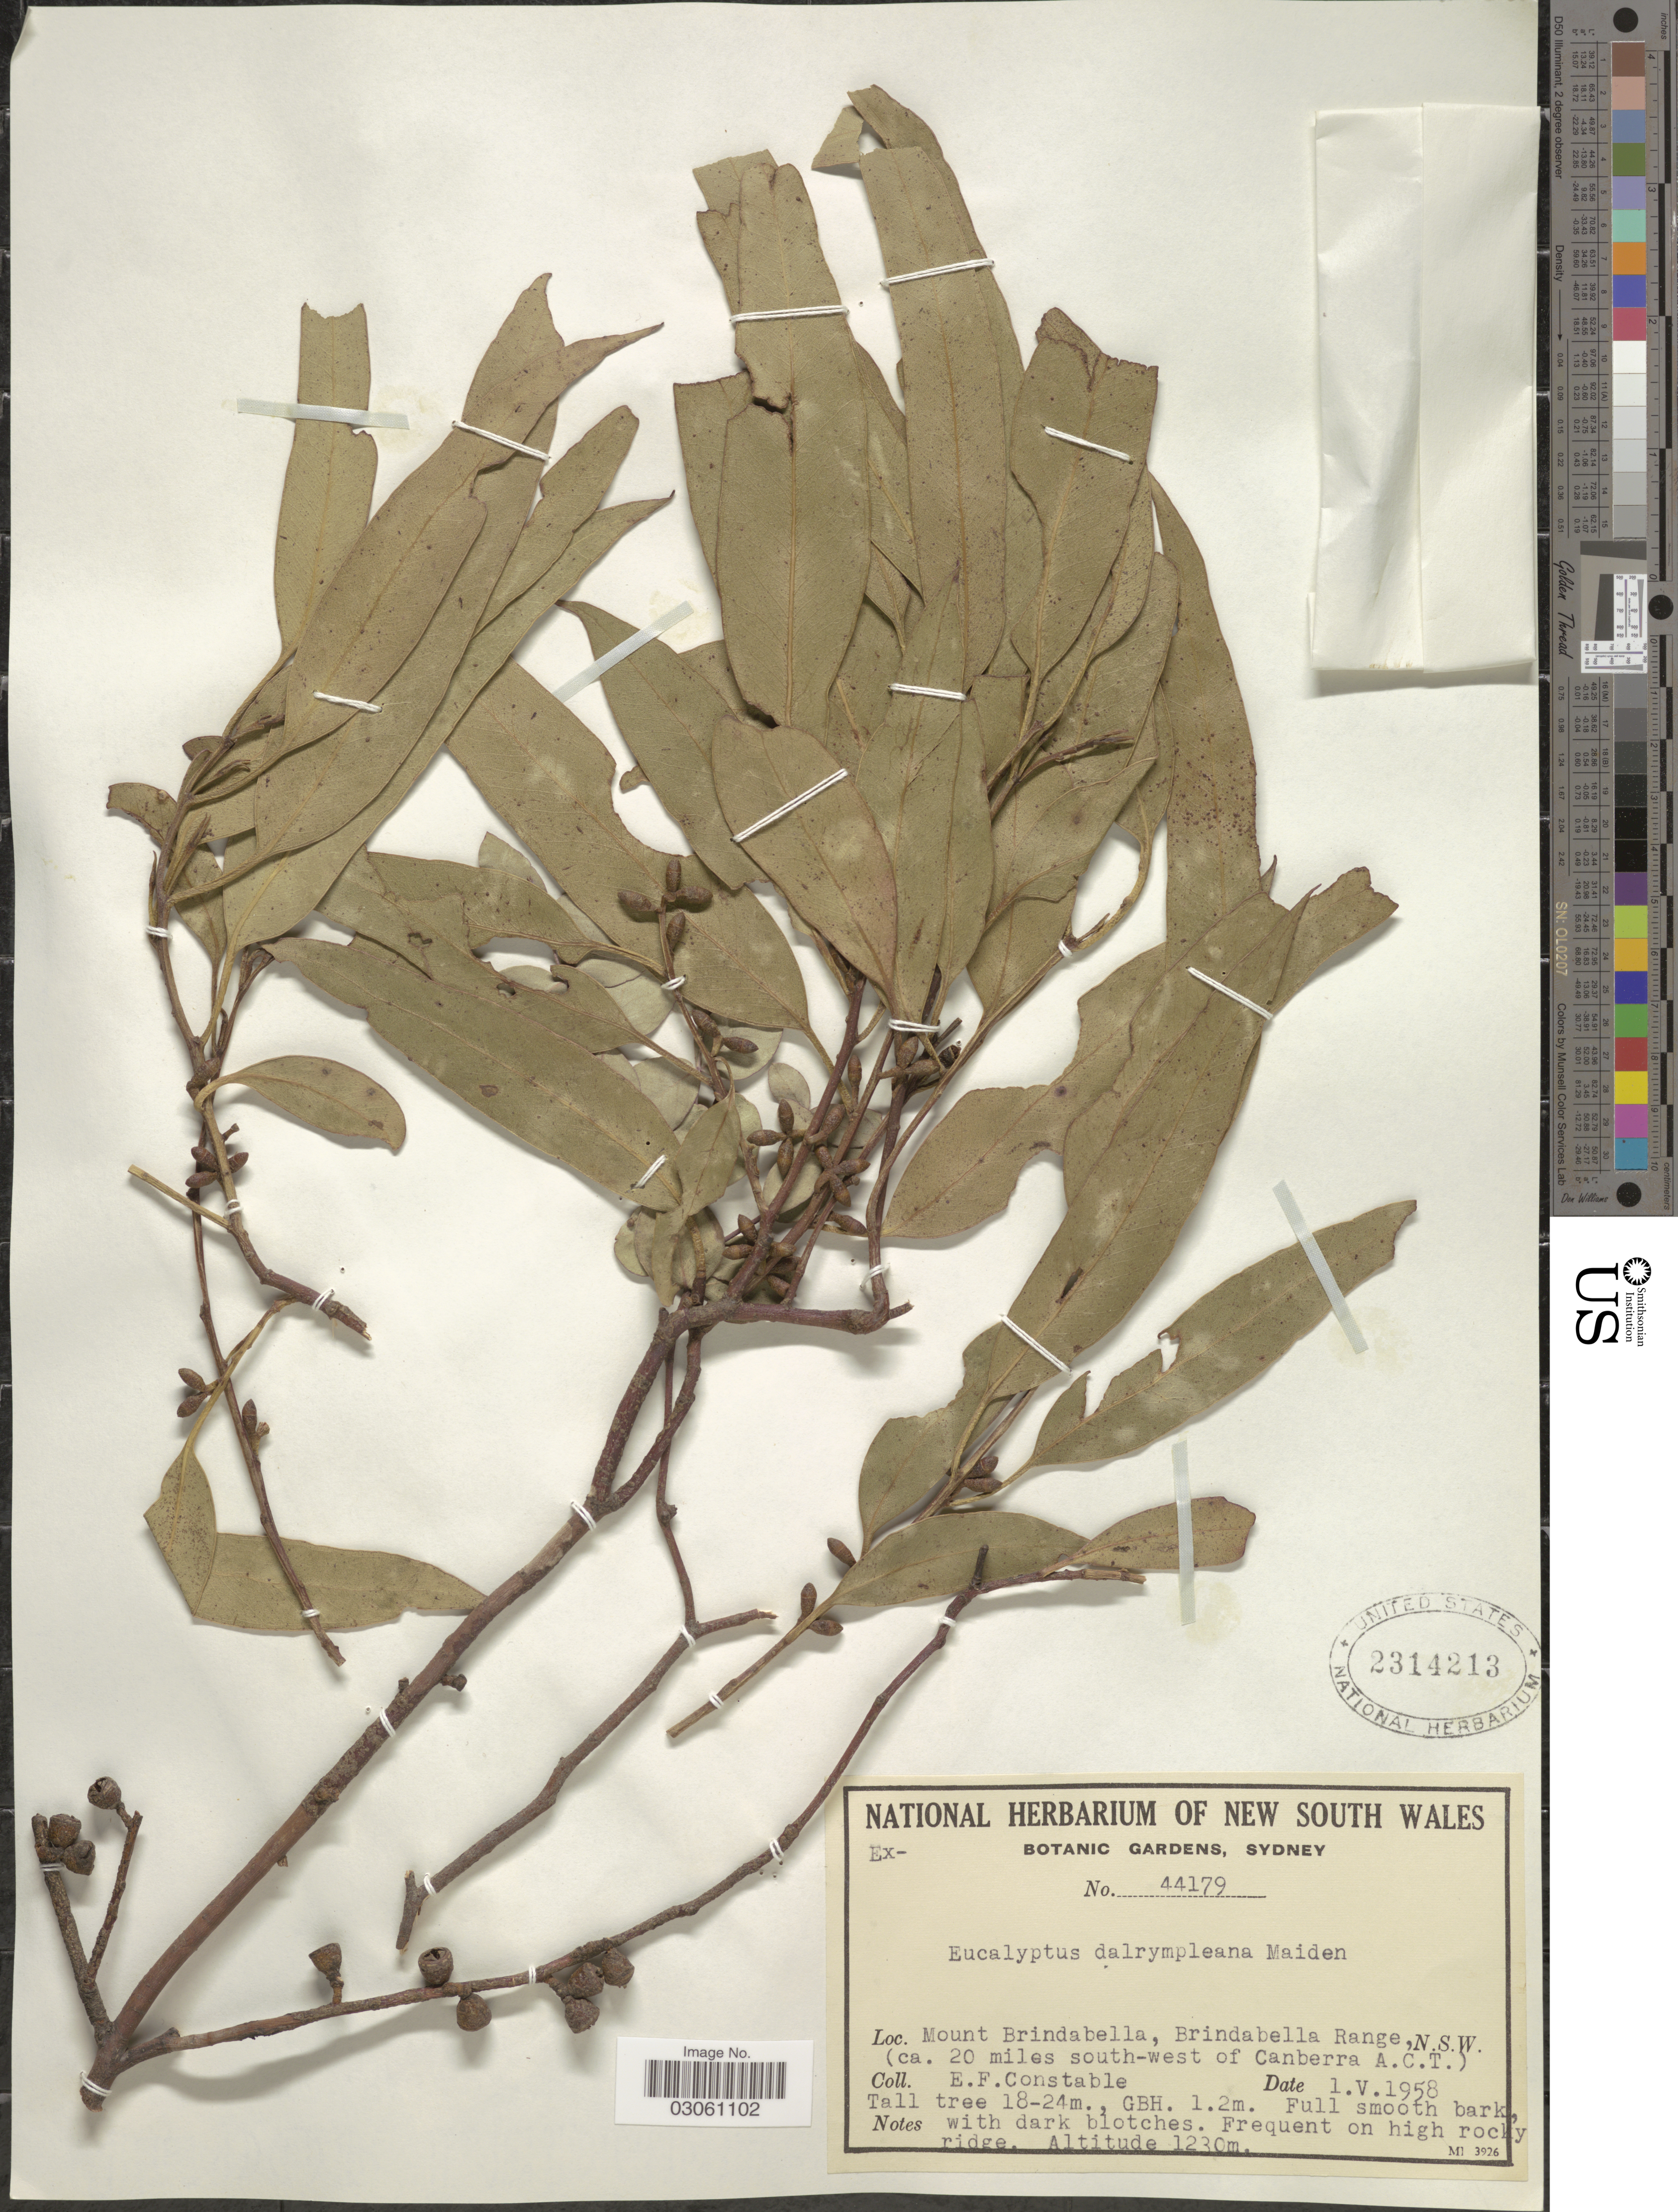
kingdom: Plantae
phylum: Tracheophyta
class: Magnoliopsida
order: Myrtales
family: Myrtaceae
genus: Eucalyptus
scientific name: Eucalyptus dalrympleana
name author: Maiden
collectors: E. F. Constable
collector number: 44179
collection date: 1958-05-01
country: Australia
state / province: New South Wales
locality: Mount Brindabella, Brindabella Range, (ca. 20 miles south-west of Canberra A.C.T.).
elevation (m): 1230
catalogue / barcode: US 2314213